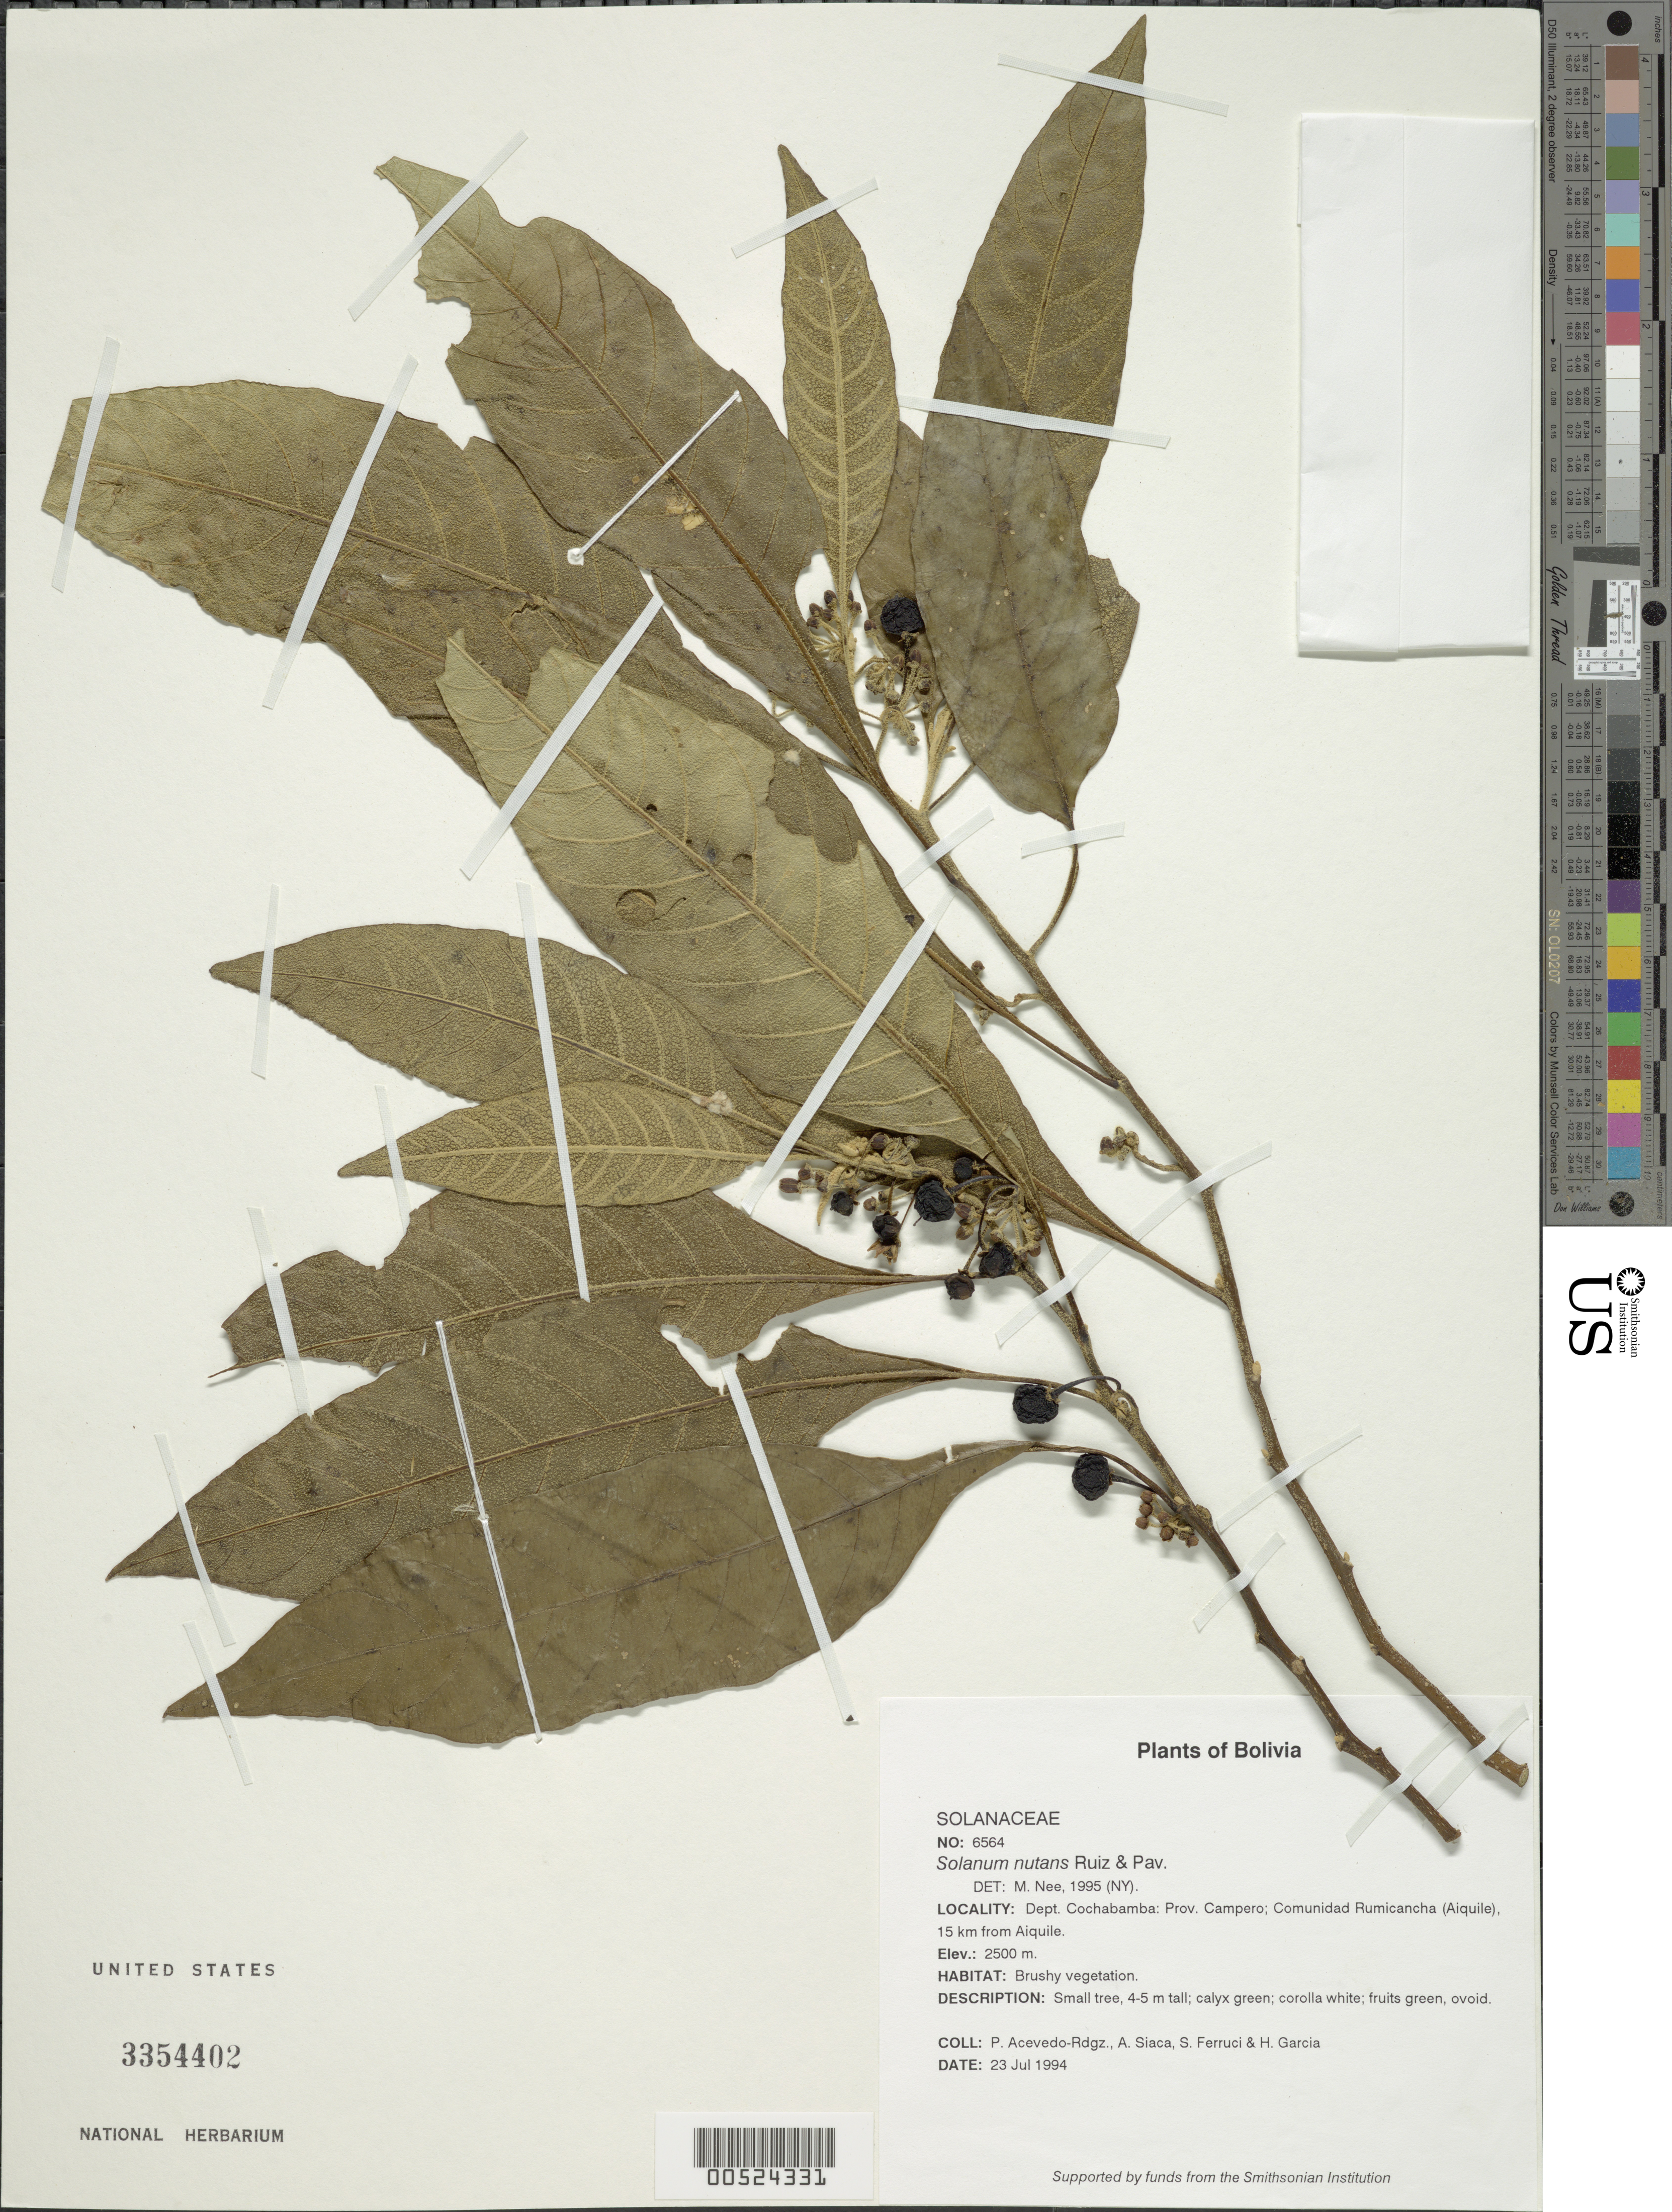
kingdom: Plantae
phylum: Tracheophyta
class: Magnoliopsida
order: Solanales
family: Solanaceae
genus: Solanum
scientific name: Solanum nutans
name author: Ruiz & Pav.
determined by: Nee, Michael H.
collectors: P. Acevedo-Rodr., A. Siaca, S. Ferrucci & H. Garcia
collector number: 6564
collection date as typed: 23 Jul 1994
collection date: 1994-07-23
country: Bolivia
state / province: Cochabamba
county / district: Campero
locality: Depart. Cochabamba; Prov. Campero; Comunidad Rumicancha (Aiquile), 15 km from Aiquile.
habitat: Brushy vegetation.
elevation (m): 2500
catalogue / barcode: US 3354402